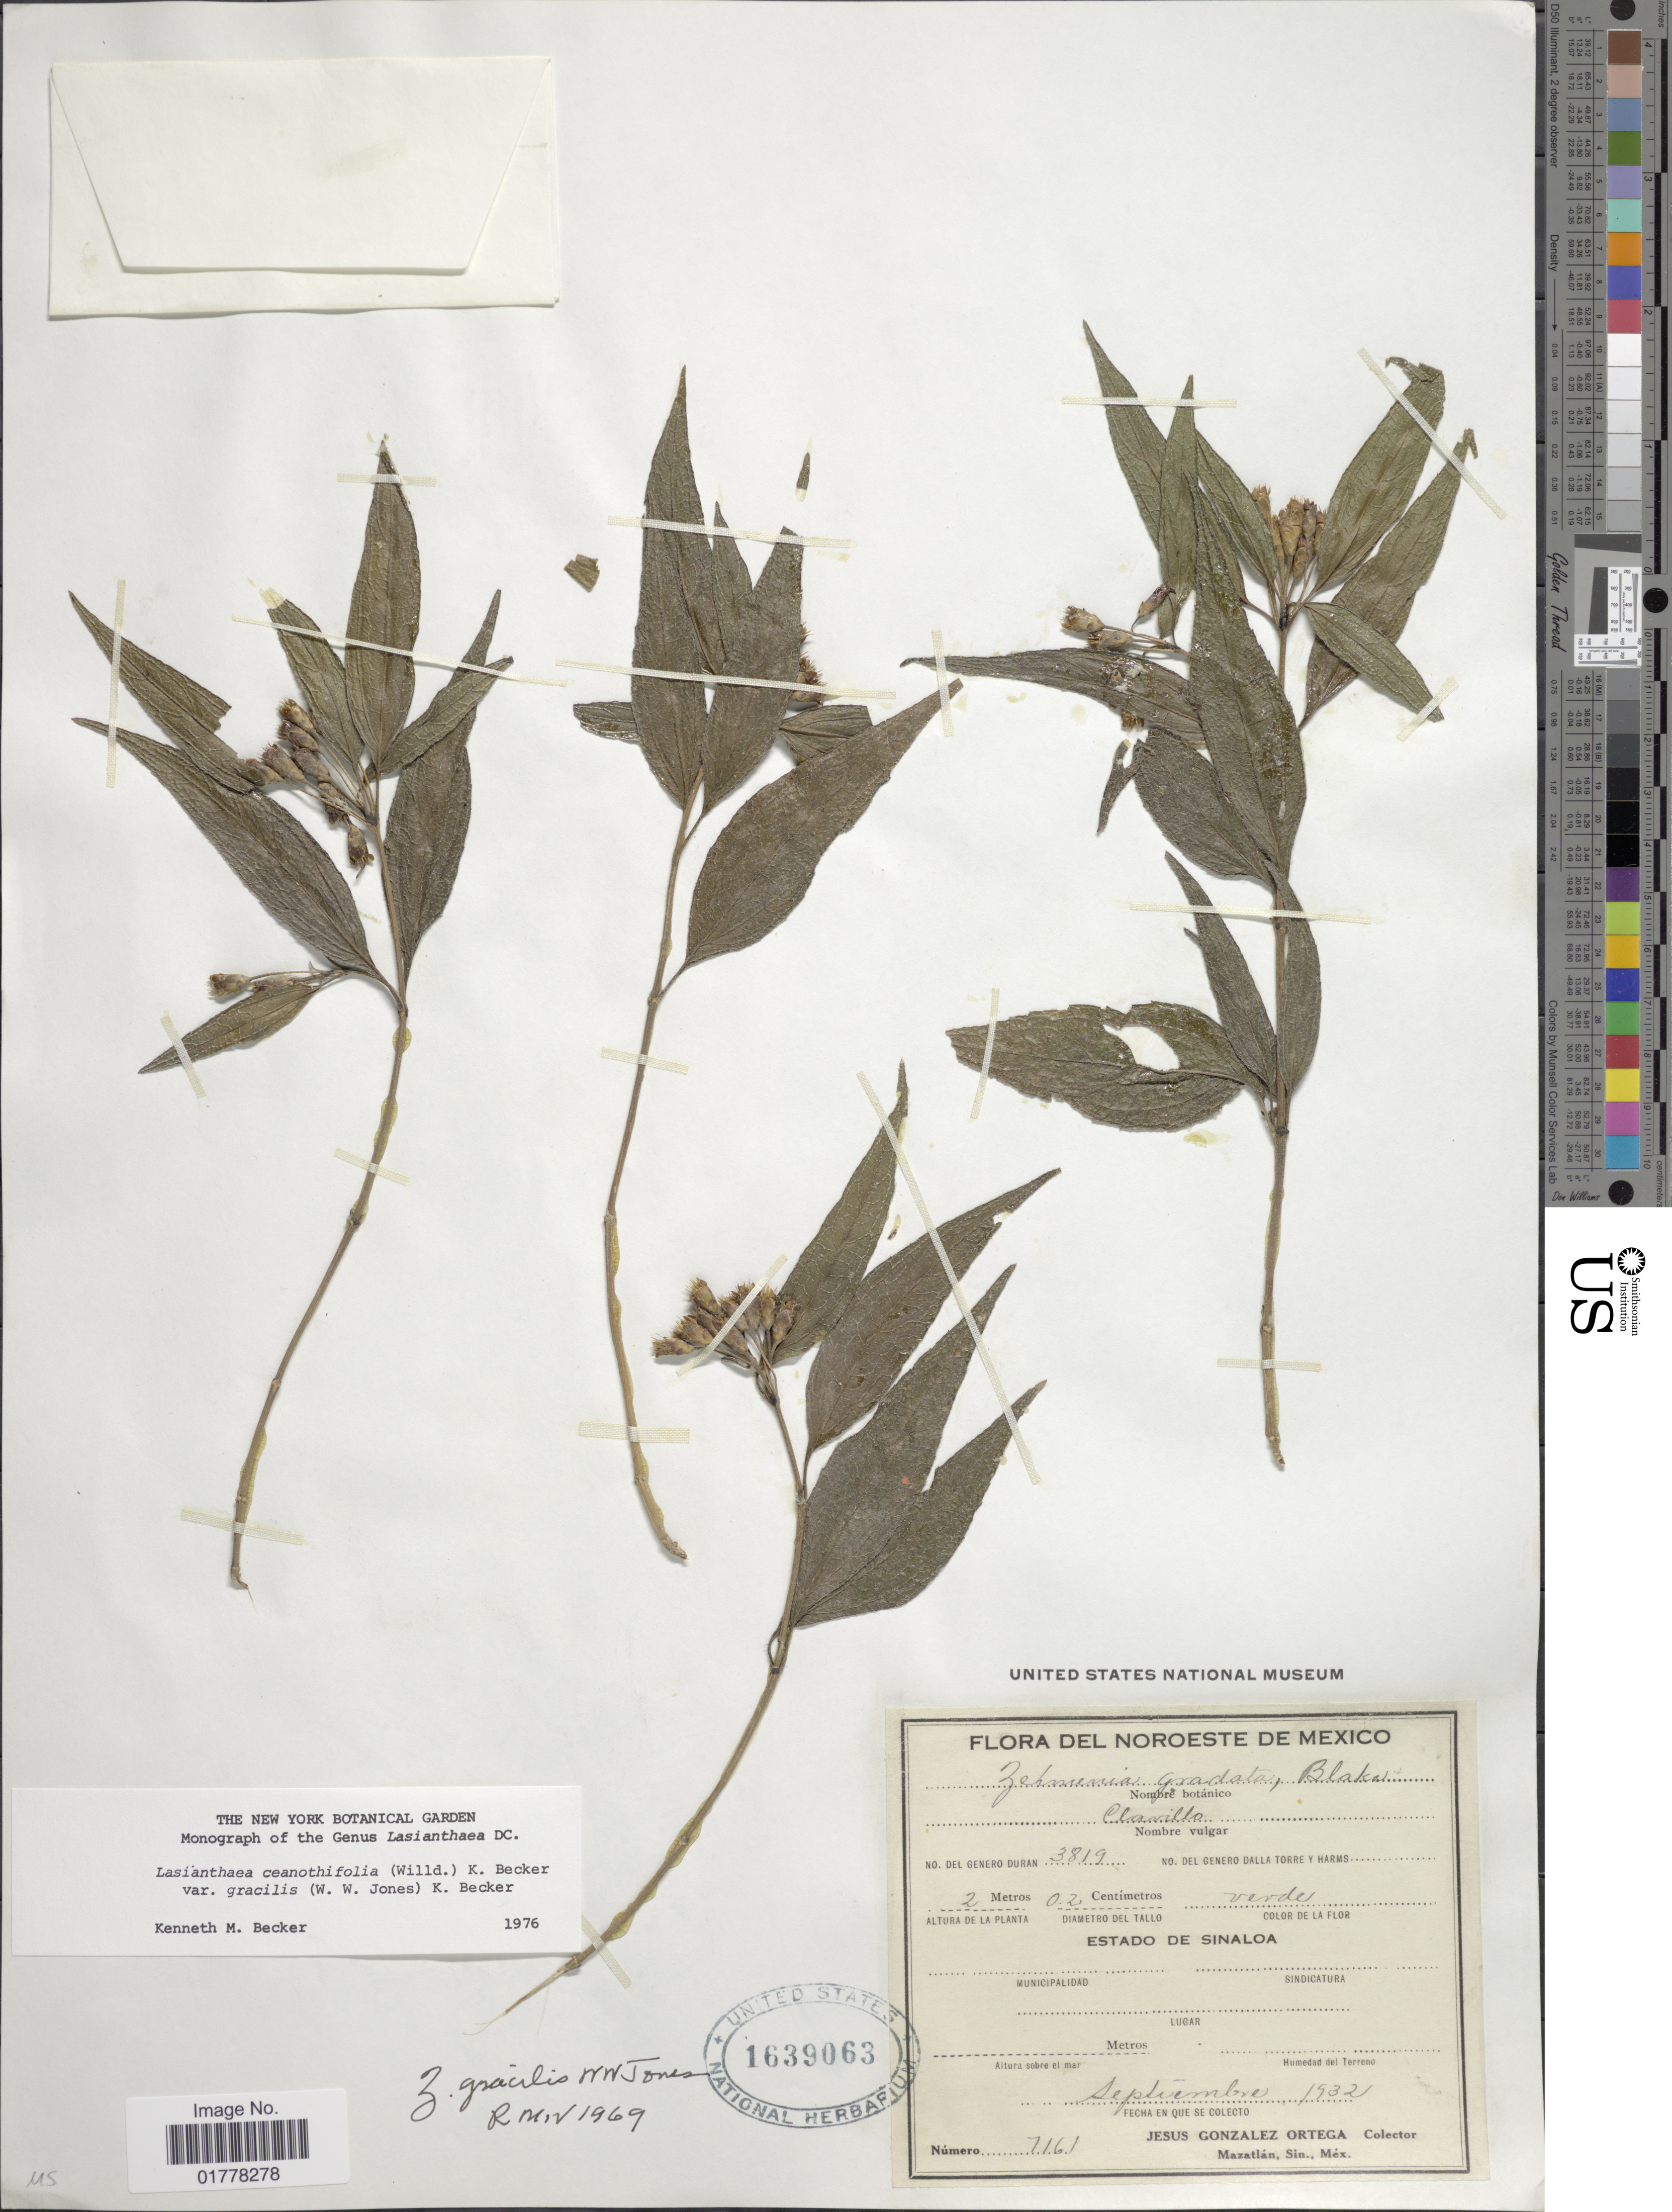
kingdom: Plantae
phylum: Tracheophyta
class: Magnoliopsida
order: Asterales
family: Asteraceae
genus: Lasianthaea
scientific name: Lasianthaea ceanothifolia var. gracilis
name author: (W.W. Jones) K.M. Becker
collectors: J. Ortega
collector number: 7161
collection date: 1932-09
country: Mexico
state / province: Sinaloa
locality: Estado de Sinaloa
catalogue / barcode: US 1639063